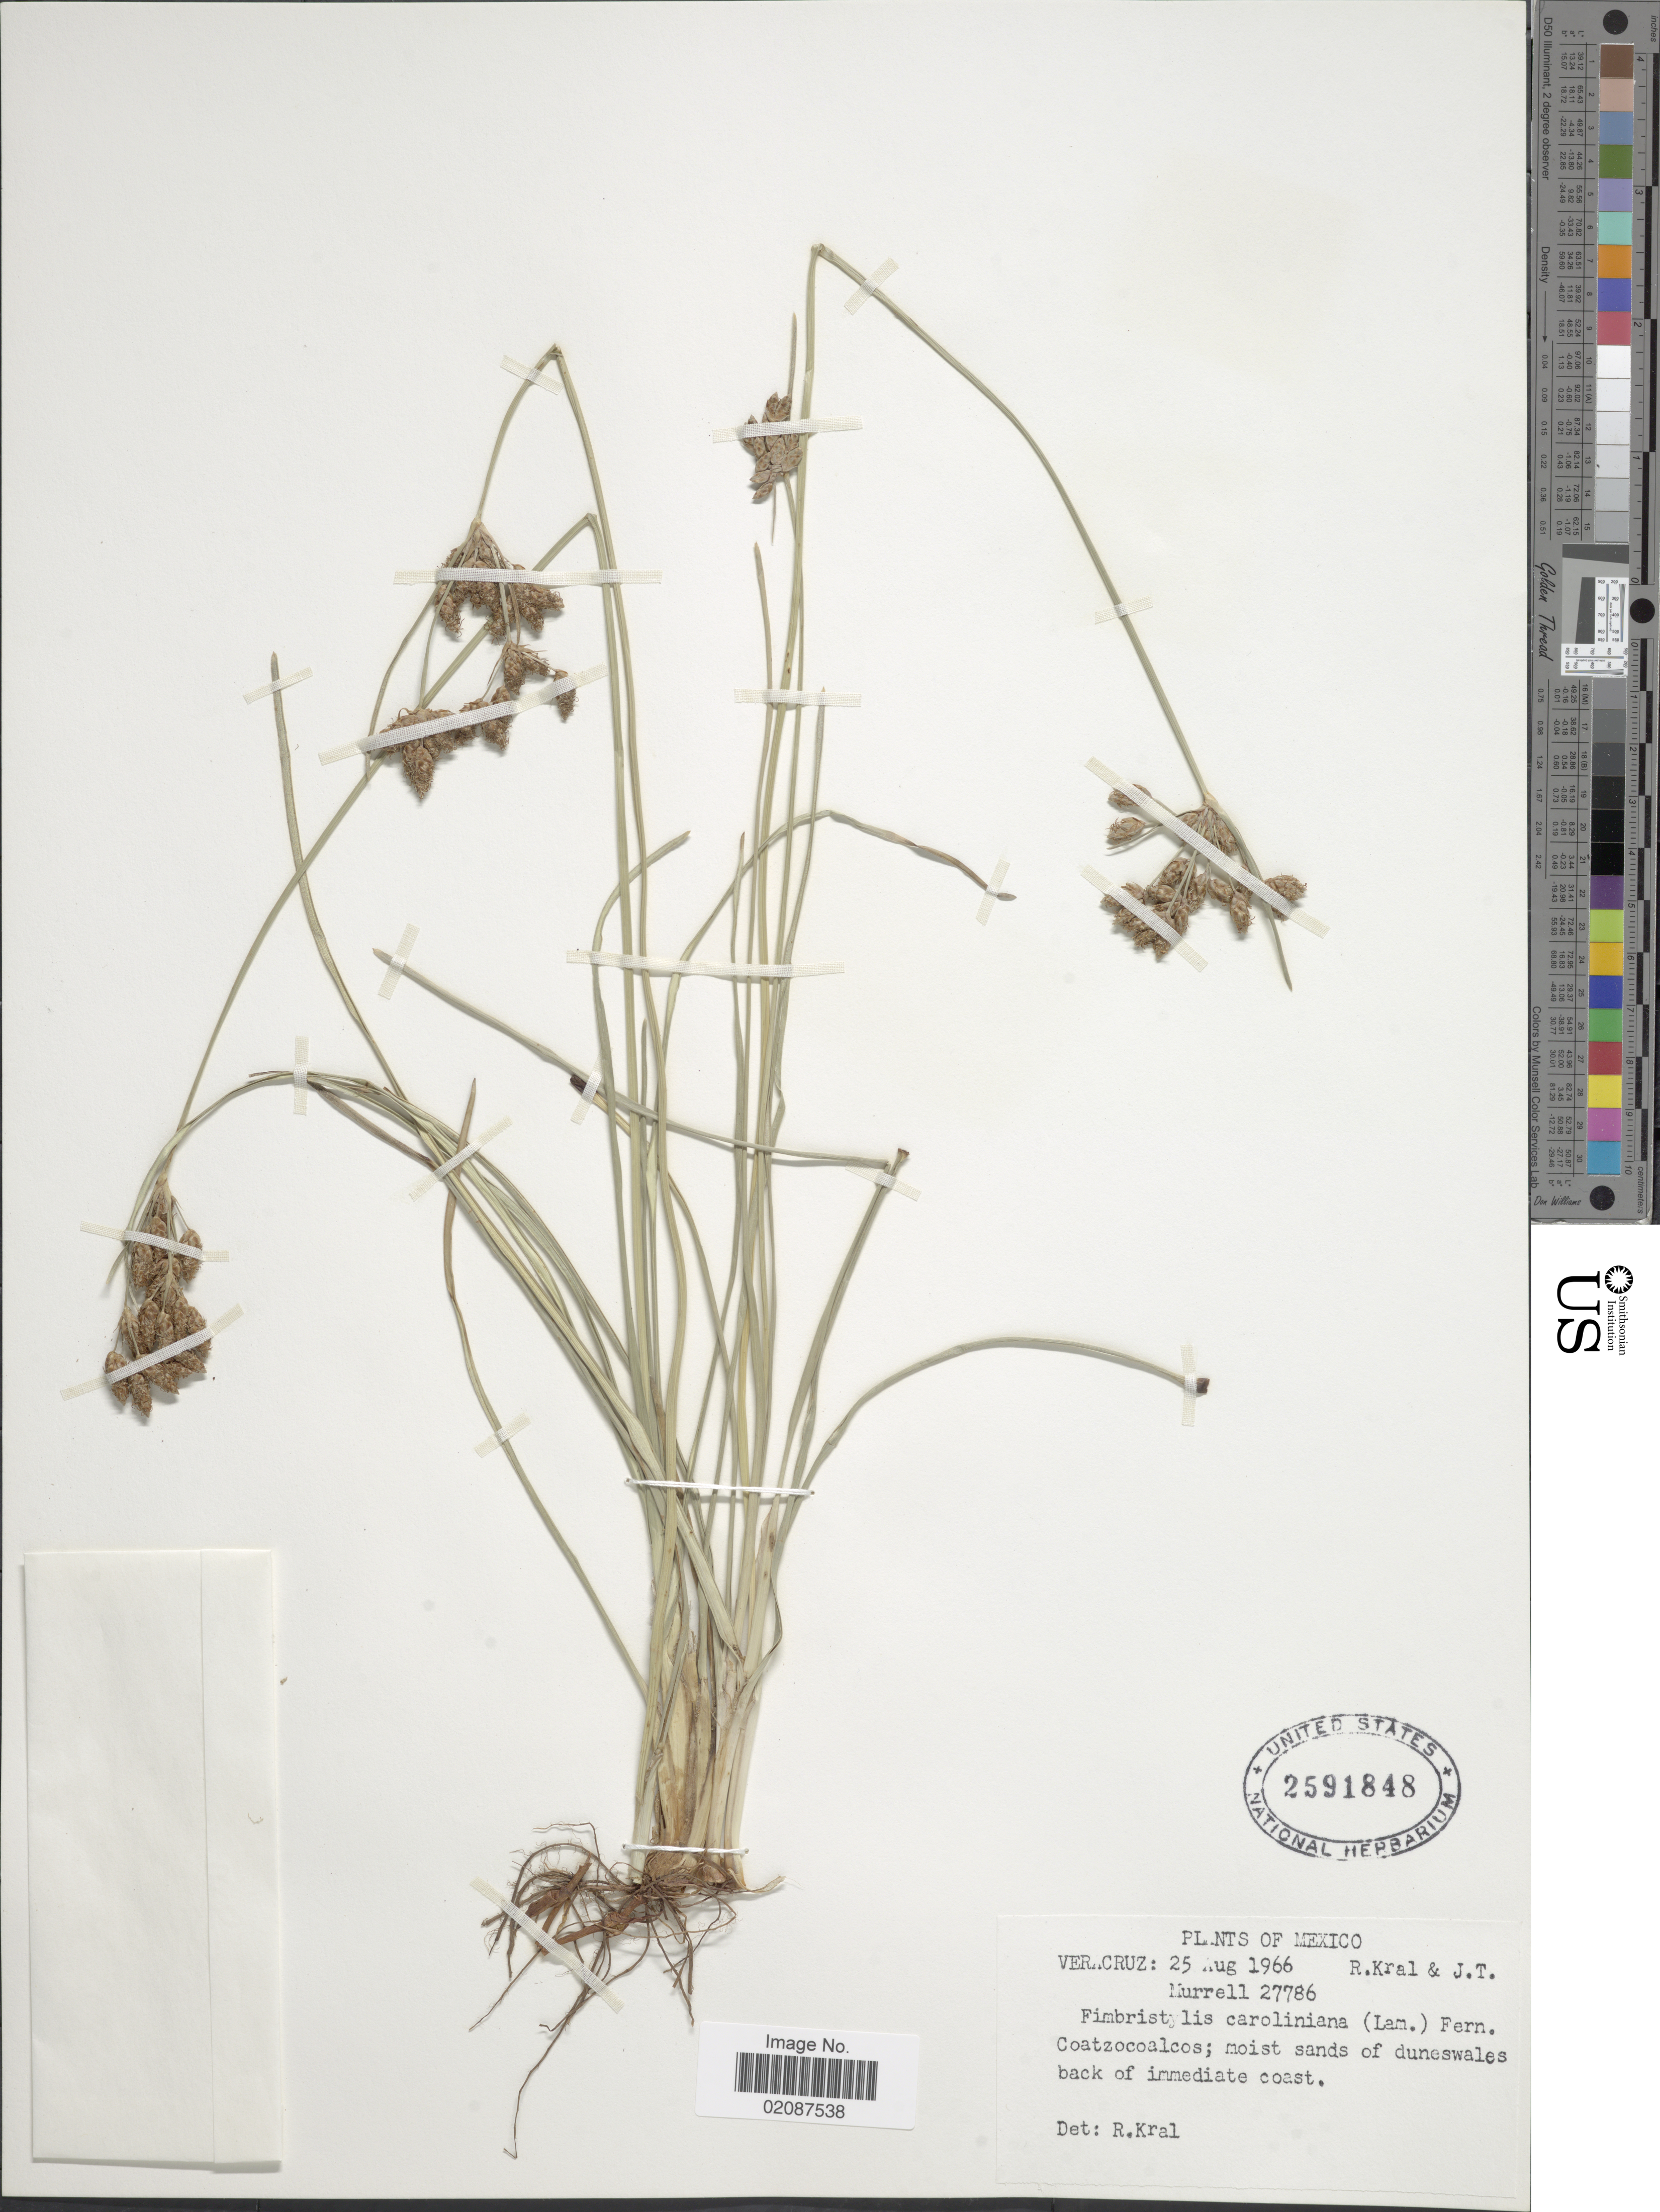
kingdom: Plantae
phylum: Tracheophyta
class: Liliopsida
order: Poales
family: Cyperaceae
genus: Fimbristylis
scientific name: Fimbristylis caroliniana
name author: (Lam.) Fernald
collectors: R. Kral & J. Murrell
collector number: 27786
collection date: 1966-08-25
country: Mexico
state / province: Veracruz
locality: Veracruz, Coatzocoalcos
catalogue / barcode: US 2591848